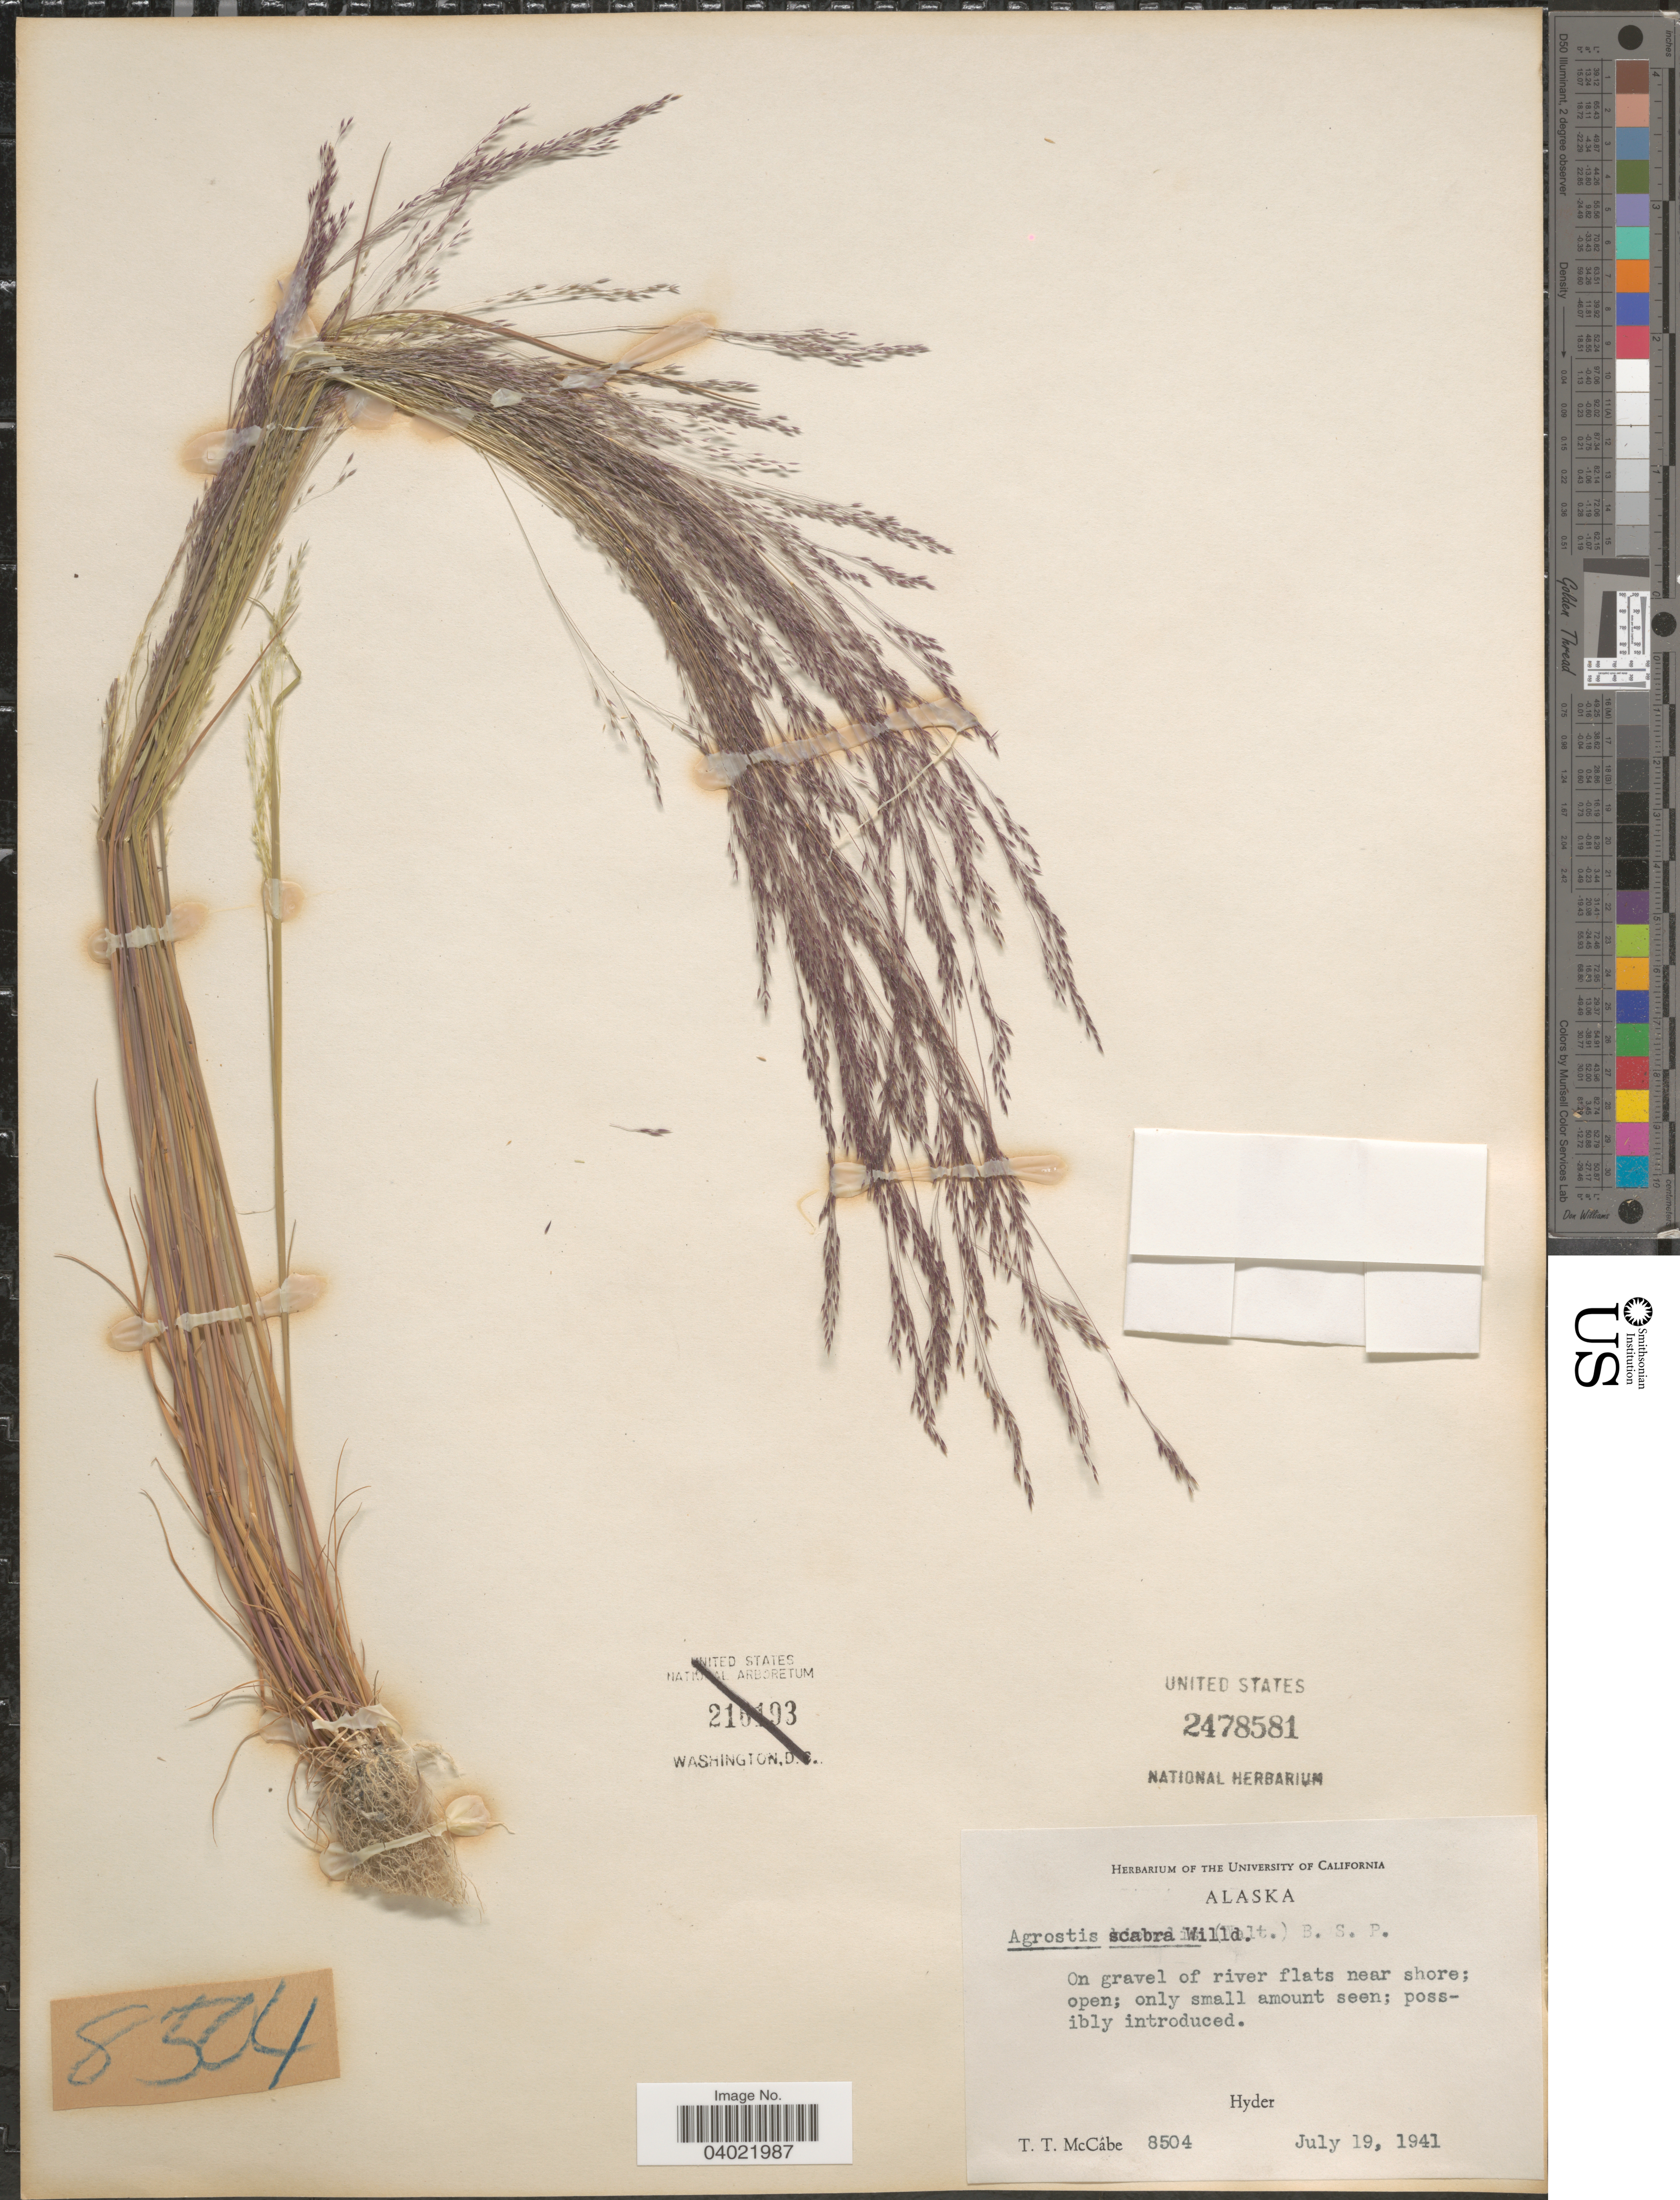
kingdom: Plantae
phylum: Tracheophyta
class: Liliopsida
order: Poales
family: Poaceae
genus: Agrostis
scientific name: Agrostis scabra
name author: Willd.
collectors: T. McCabe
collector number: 8504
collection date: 1941-07-19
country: United States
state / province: Alaska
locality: Hyder.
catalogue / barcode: US 2478581